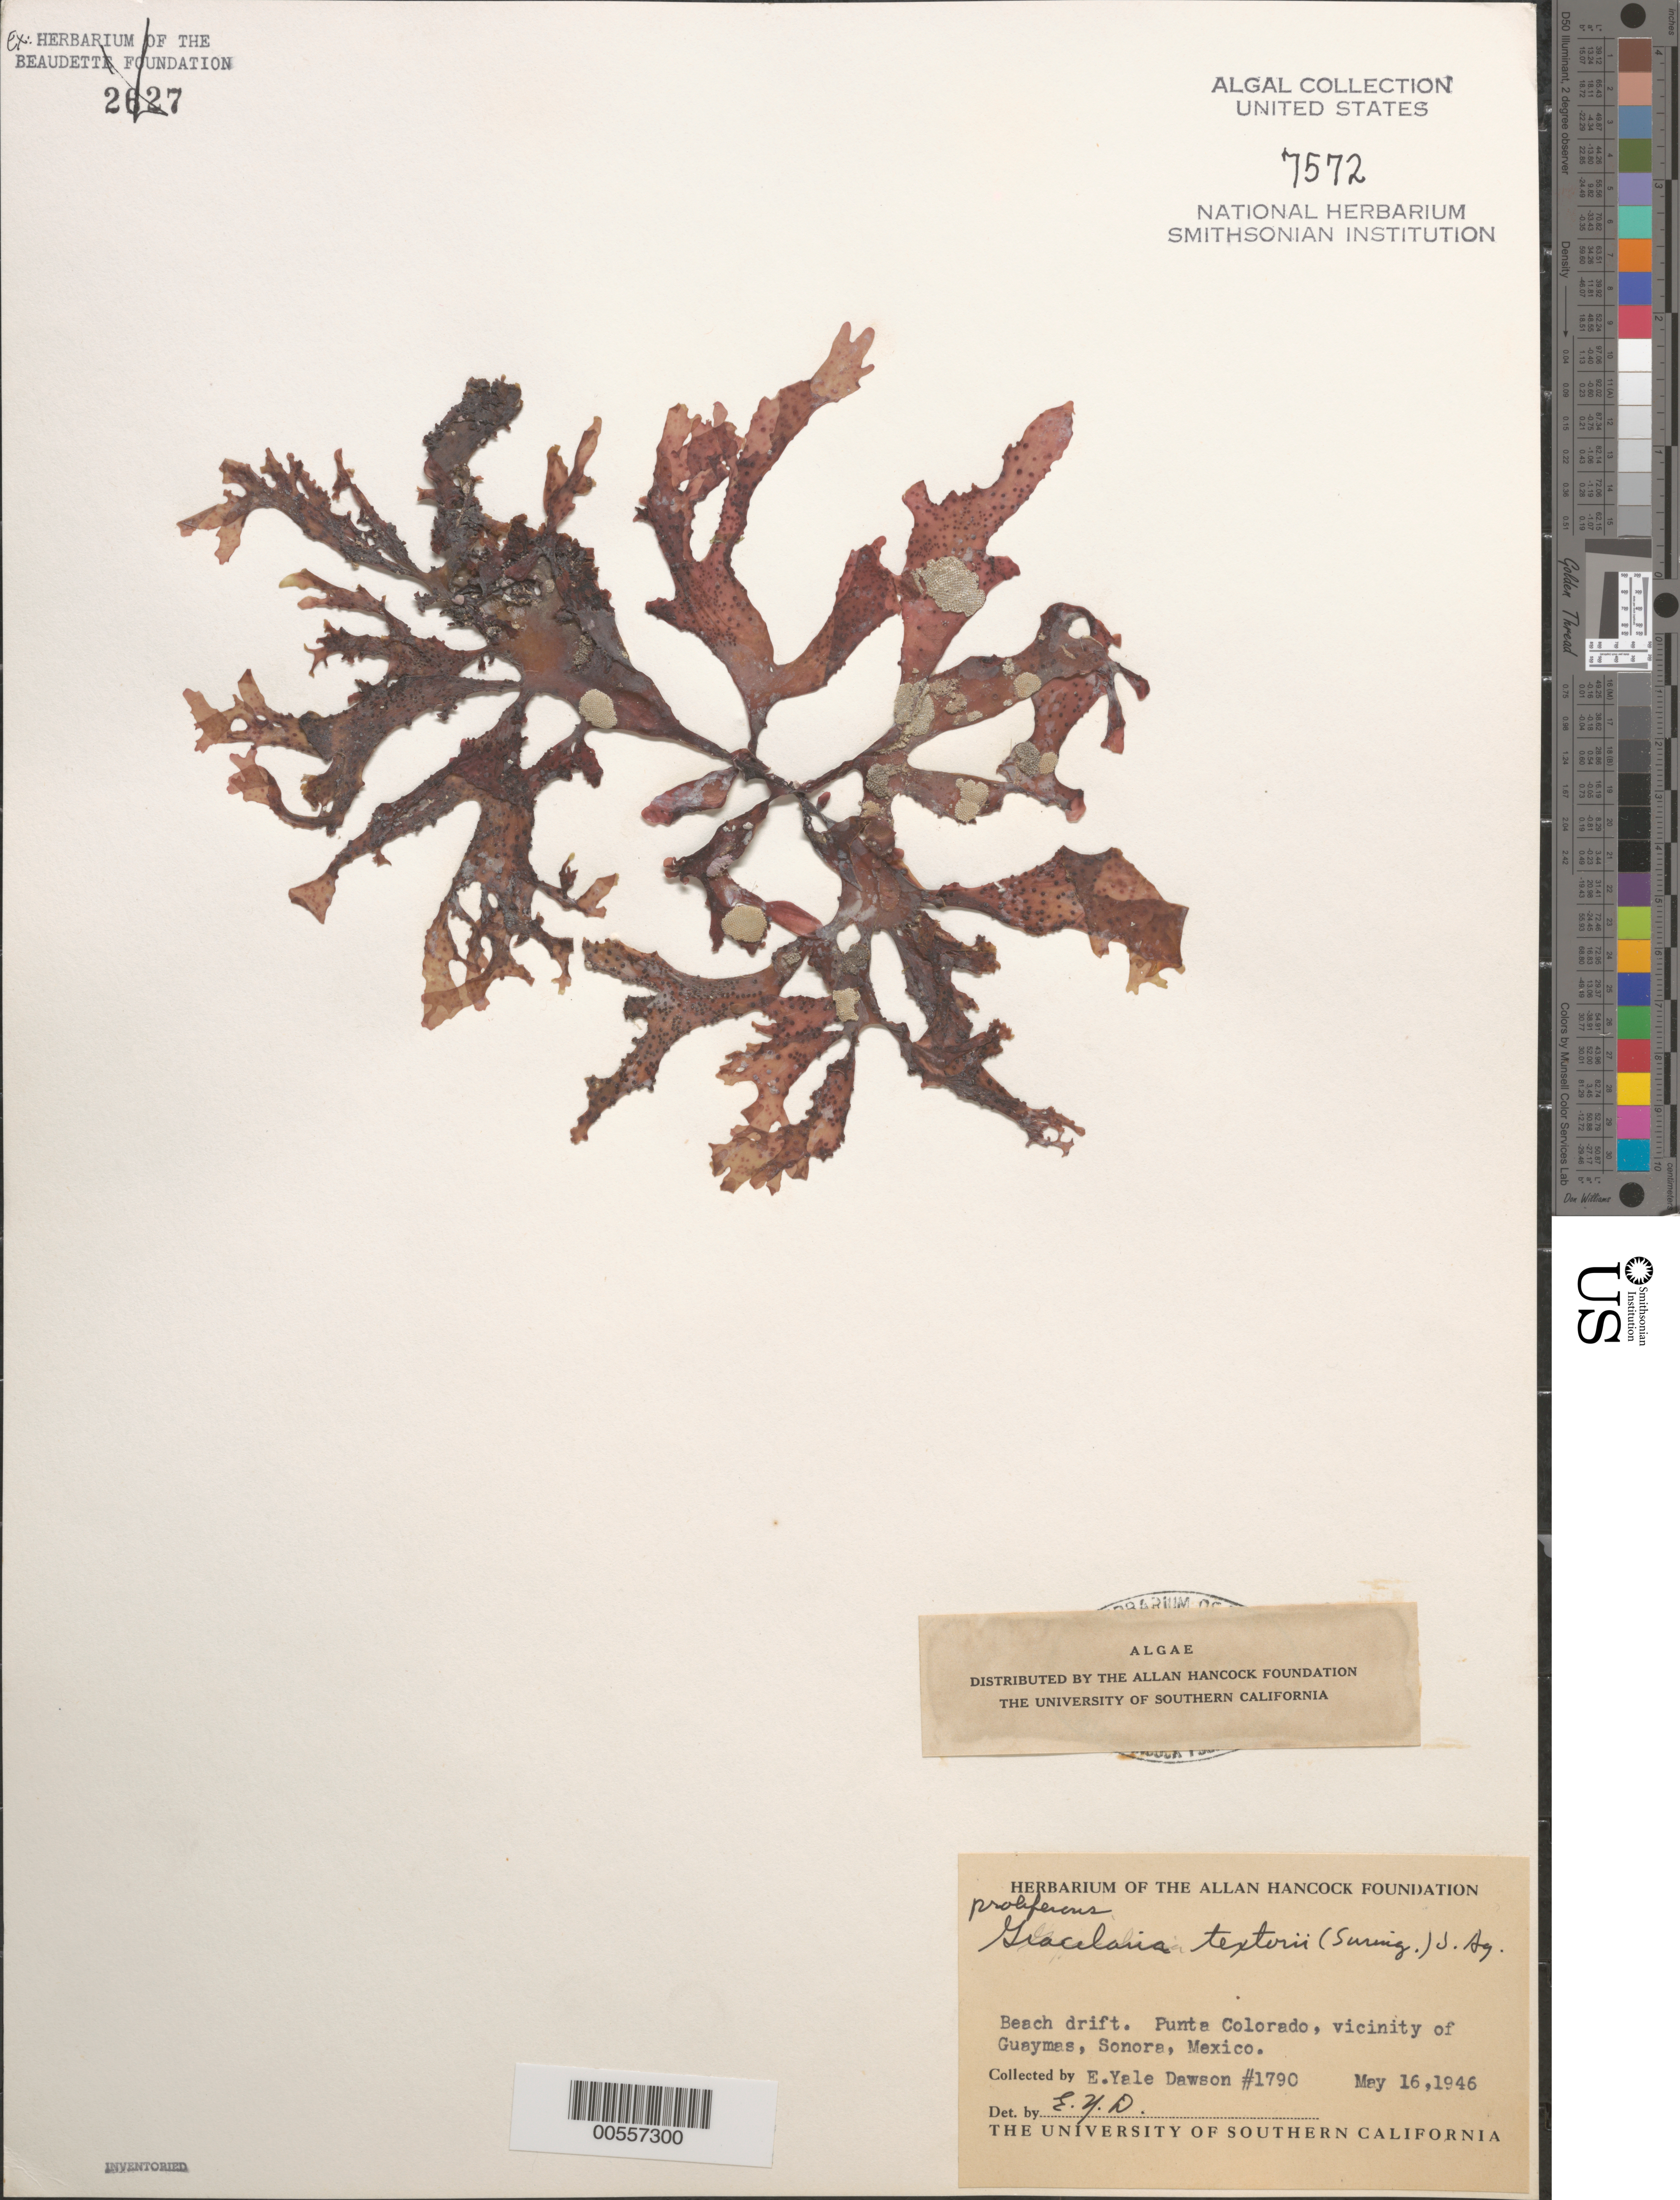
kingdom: Plantae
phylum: Rhodophyta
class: Florideophyceae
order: Gracilariales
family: Gracilariaceae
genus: Gracilaria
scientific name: Gracilaria textorii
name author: (Suringar) De Toni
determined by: Dawson, E. Y.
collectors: E. Y. Dawson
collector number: EYD 1790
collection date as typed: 16 May 1946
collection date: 1946-05-16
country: Mexico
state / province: Sonora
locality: Punta Colorado, Guaymas area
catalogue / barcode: US 7572